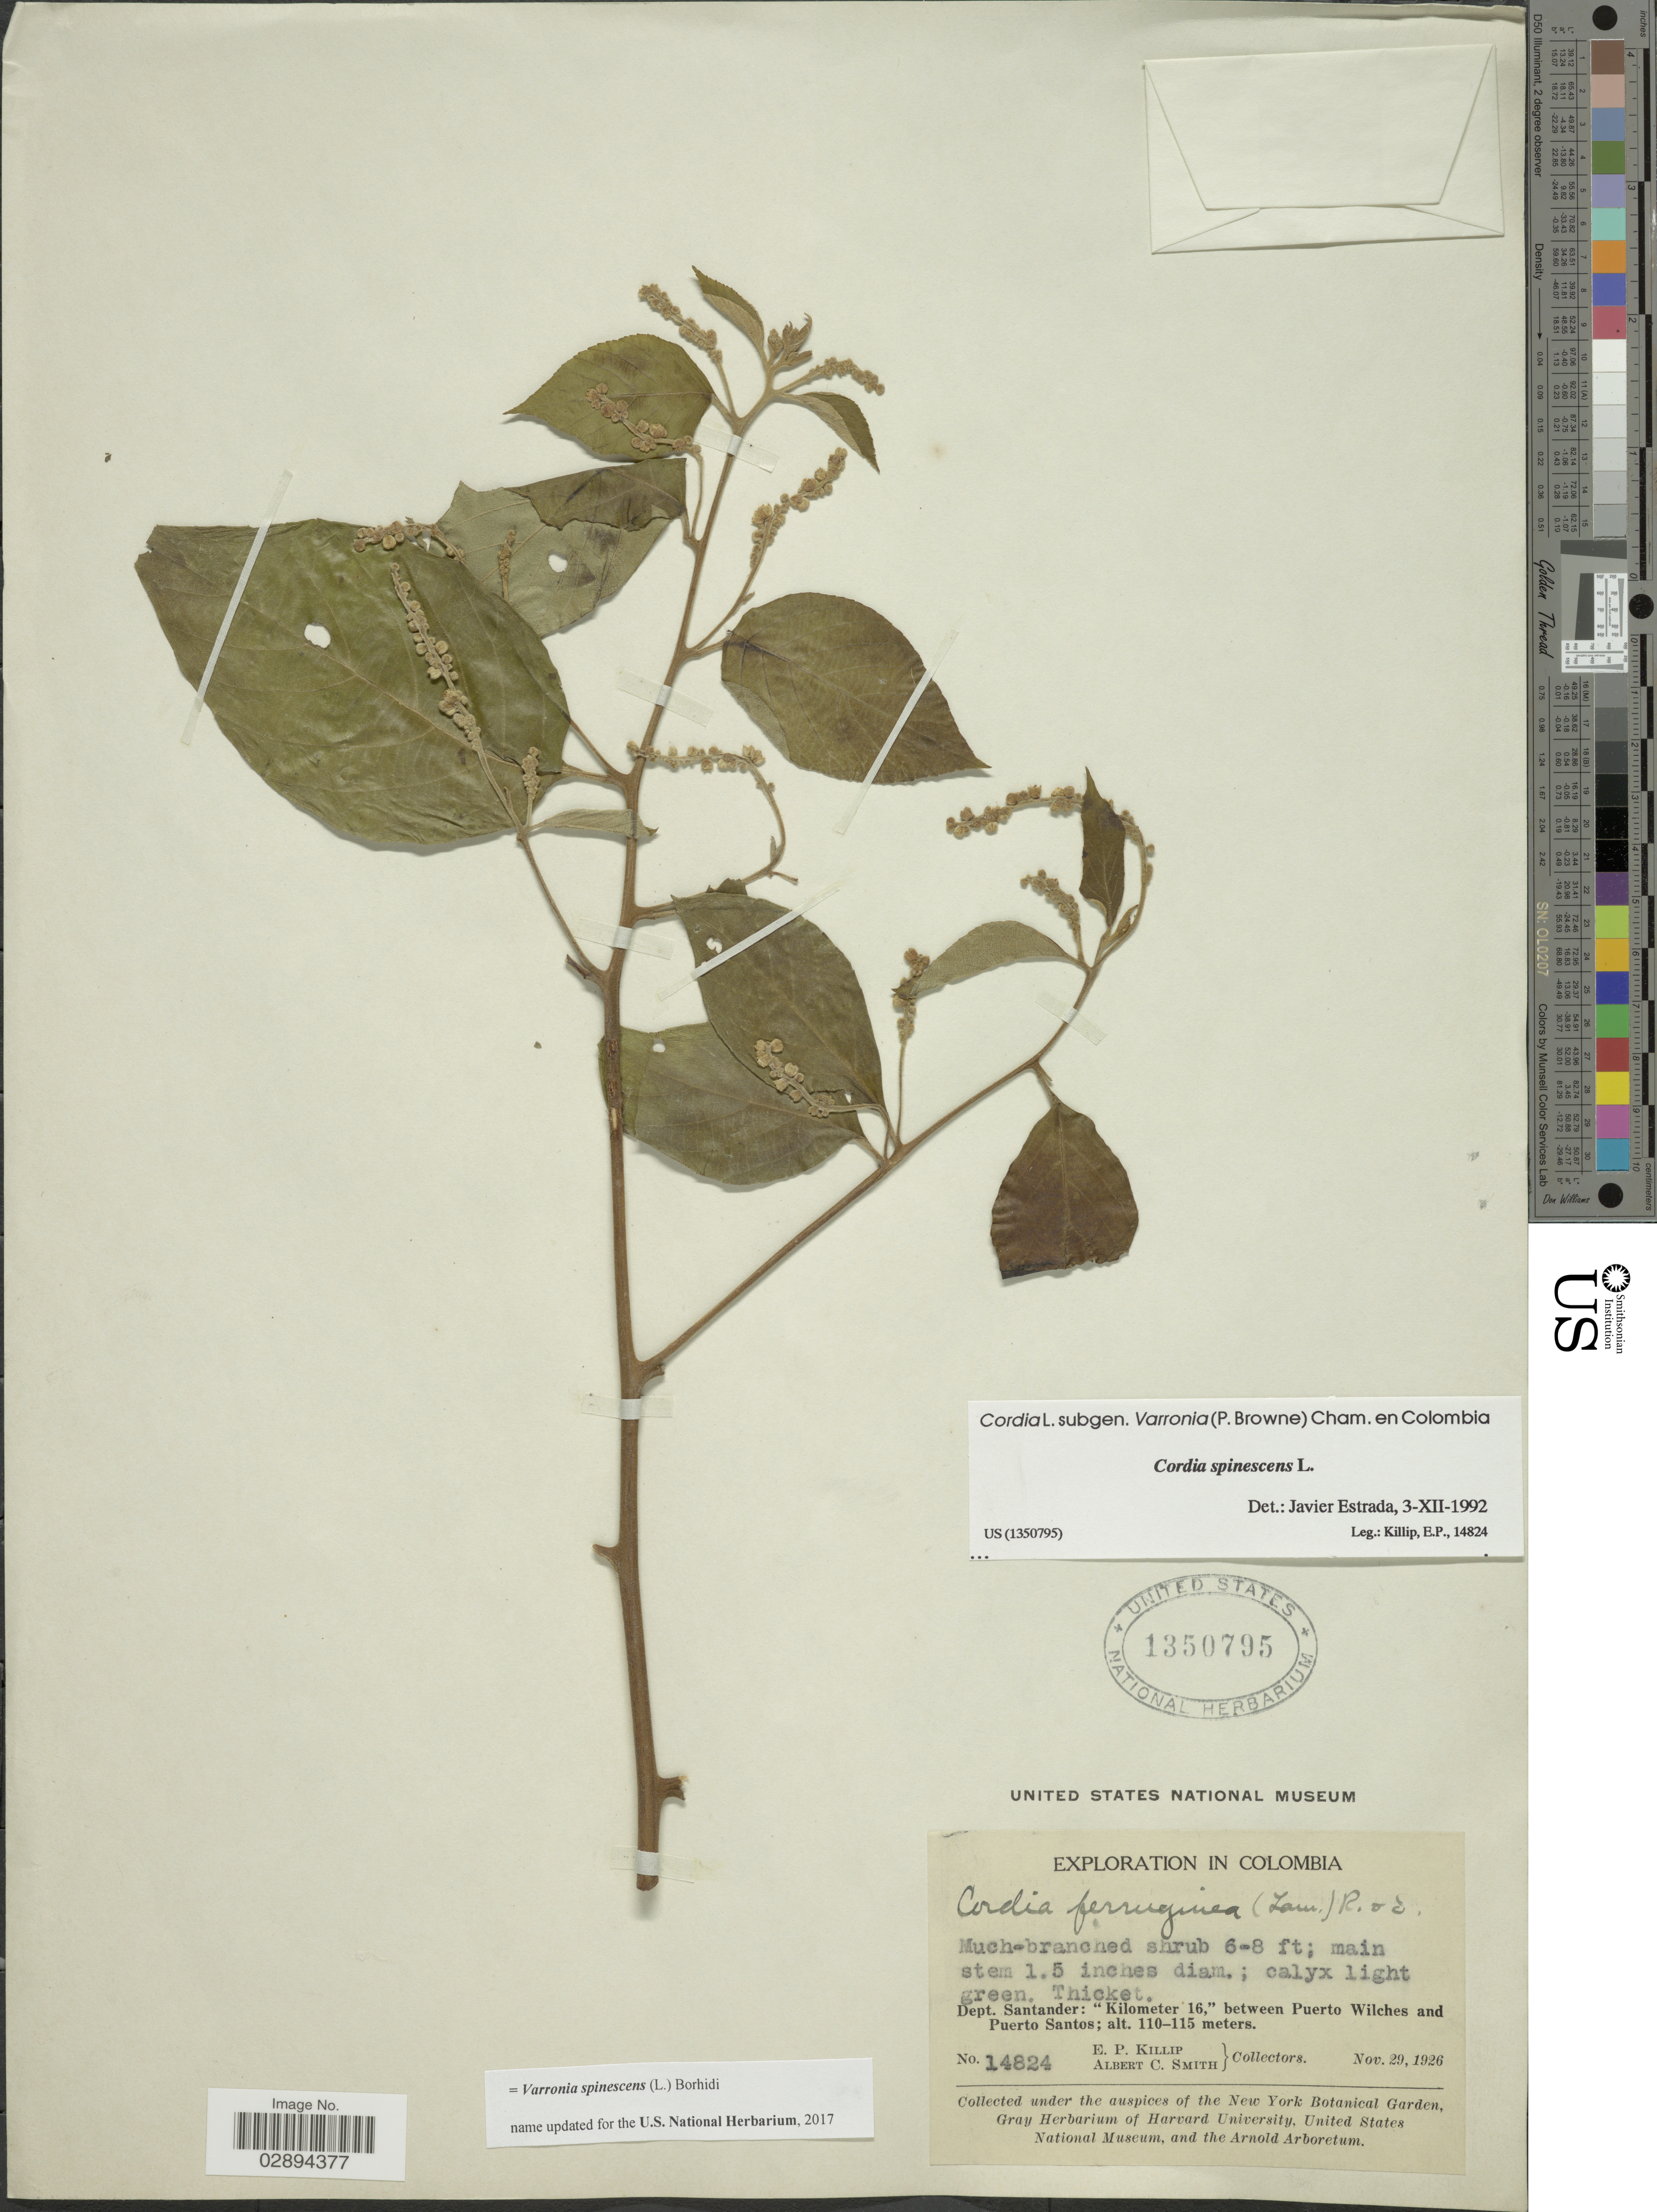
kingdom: Plantae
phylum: Tracheophyta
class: Magnoliopsida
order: Boraginales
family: Cordiaceae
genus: Varronia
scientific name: Varronia spinescens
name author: (L.) Borhidi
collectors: E. P. Killip & A. C. Smith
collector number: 14824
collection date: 1926-11-29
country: Colombia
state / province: Santander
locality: Dept. Santander, Kilometer 16, between Puerto Wilches and Puerto Santos.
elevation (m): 110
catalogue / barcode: US 1350795